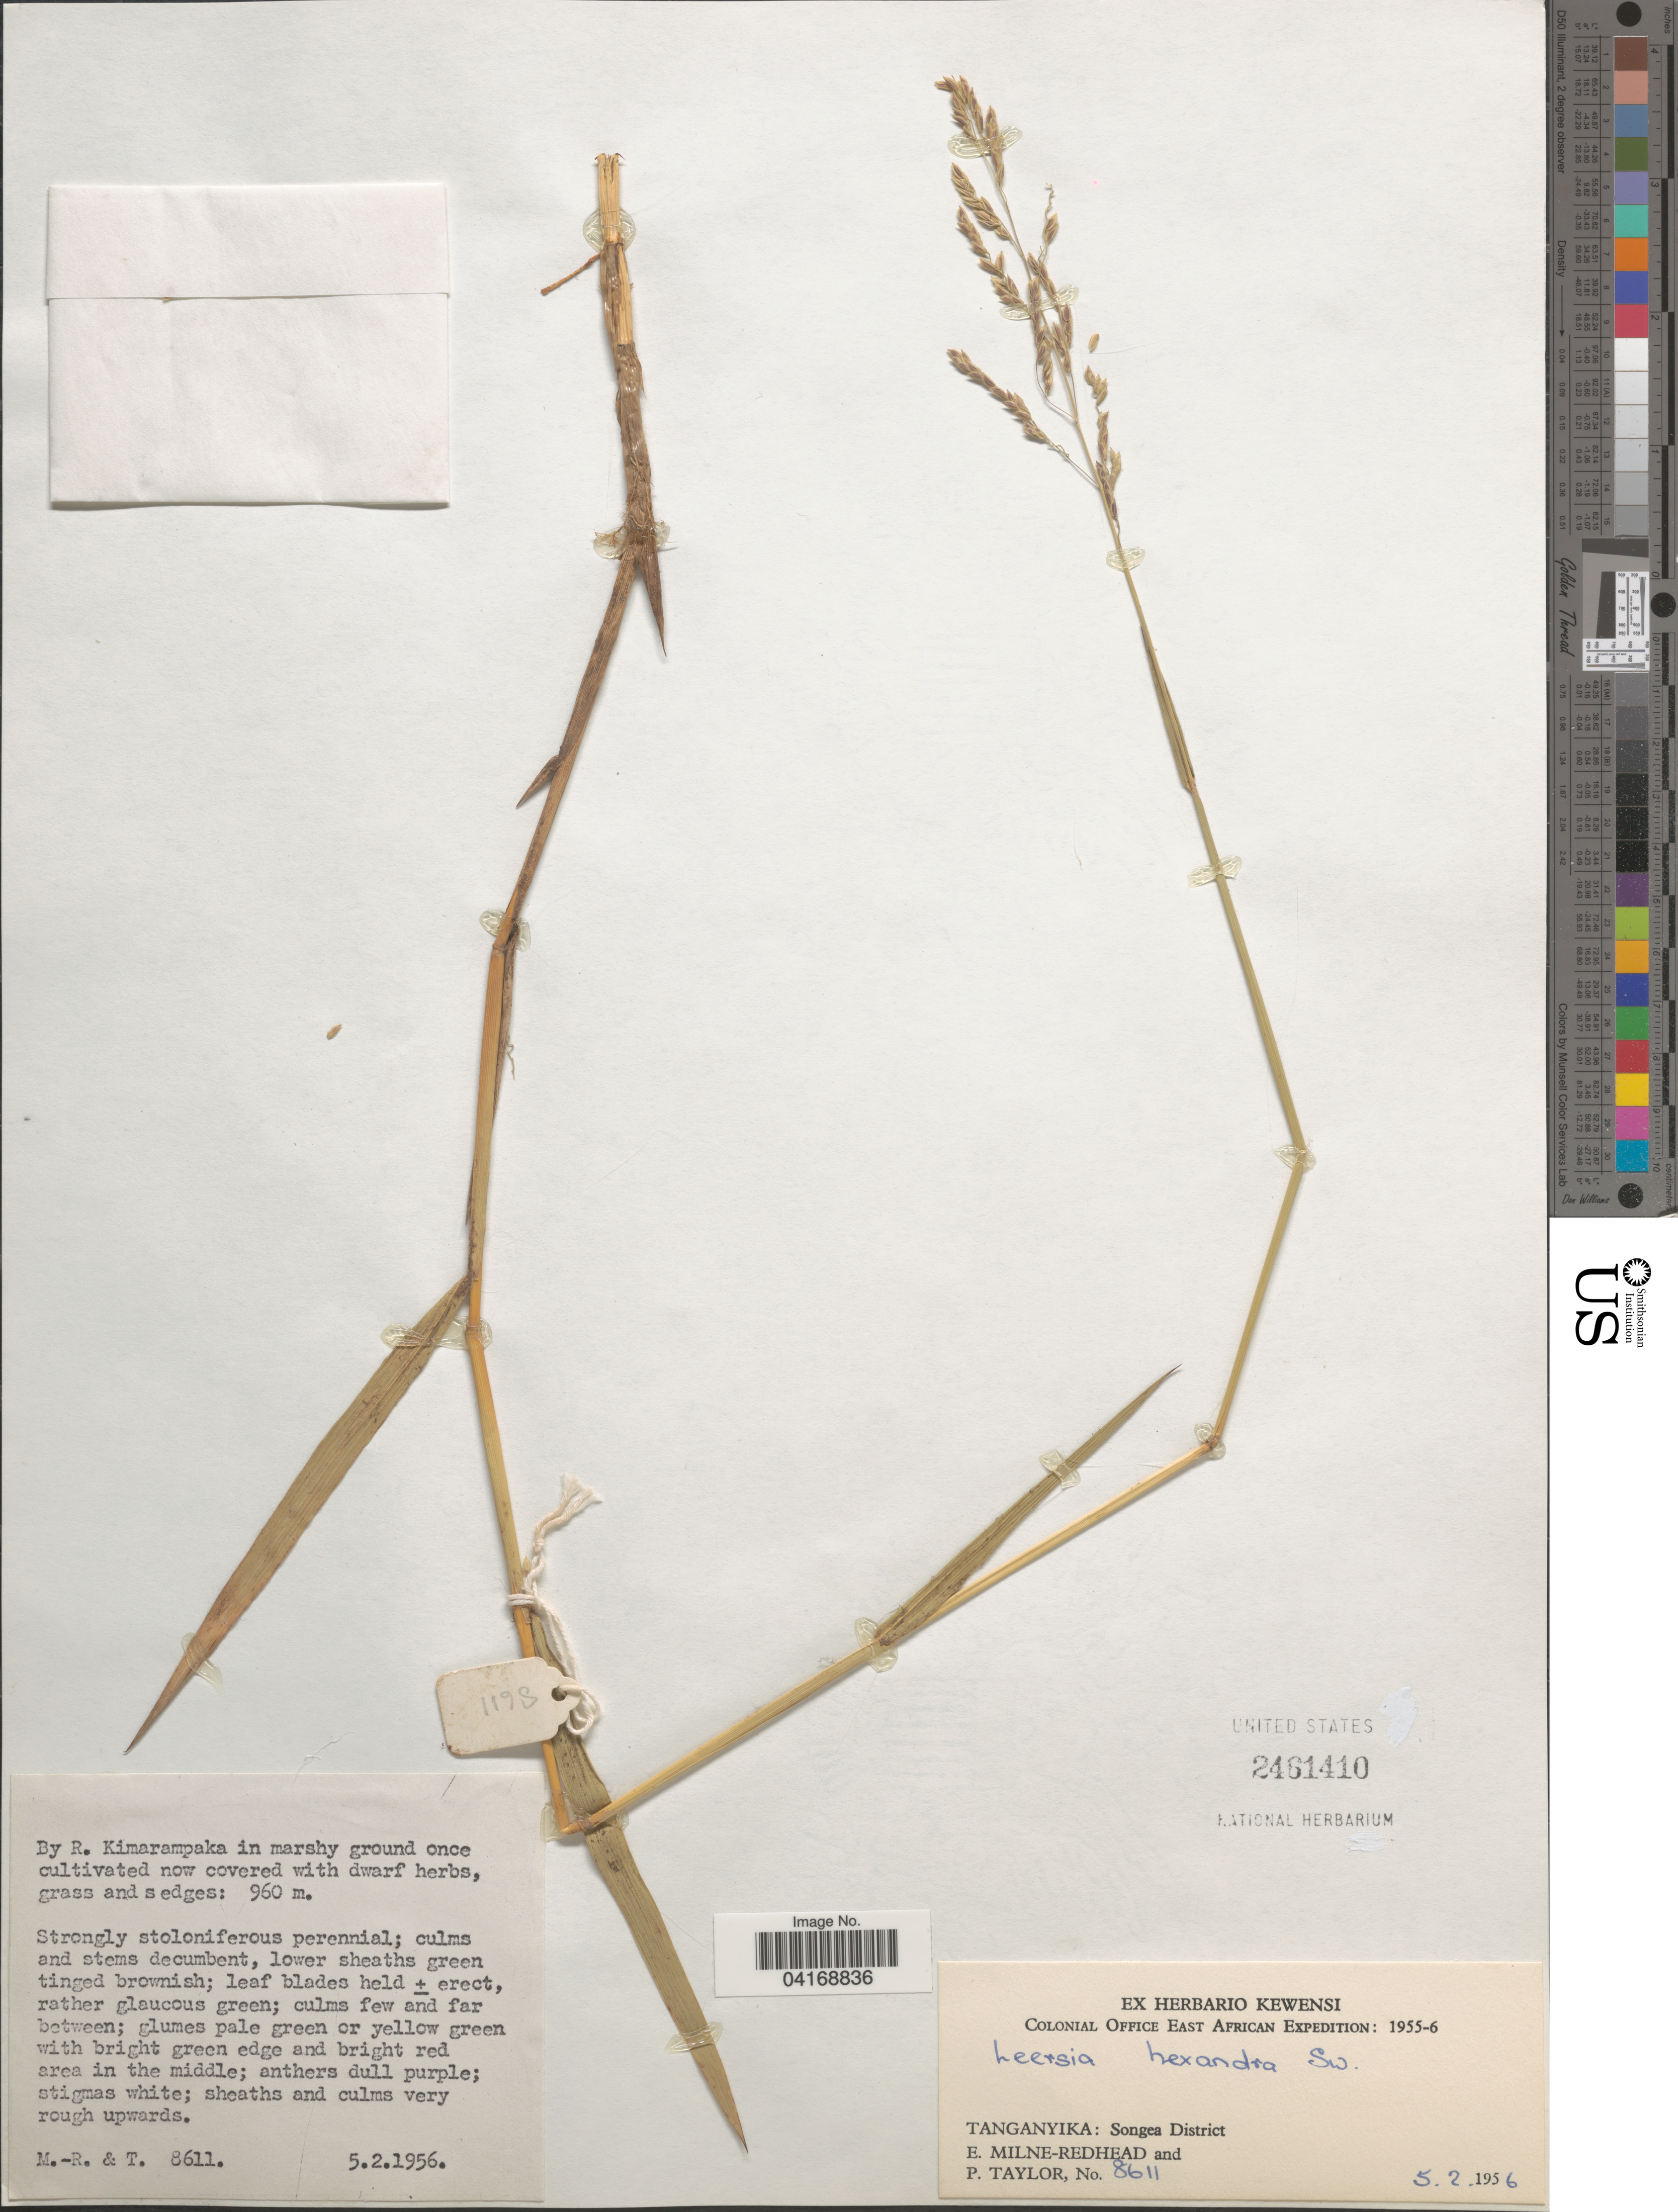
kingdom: Plantae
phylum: Tracheophyta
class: Liliopsida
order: Poales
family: Poaceae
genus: Leersia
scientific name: Leersia hexandra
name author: Sw.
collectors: E. W. Milne-Redhead & P. Taylor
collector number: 8611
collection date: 1956-02-05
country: Tanzania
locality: Colonial Office East African Expedition: 1955-6. Tanganyika: Songea District. By R. Kimarampaka in marshy ground.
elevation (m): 960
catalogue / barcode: US 2461410